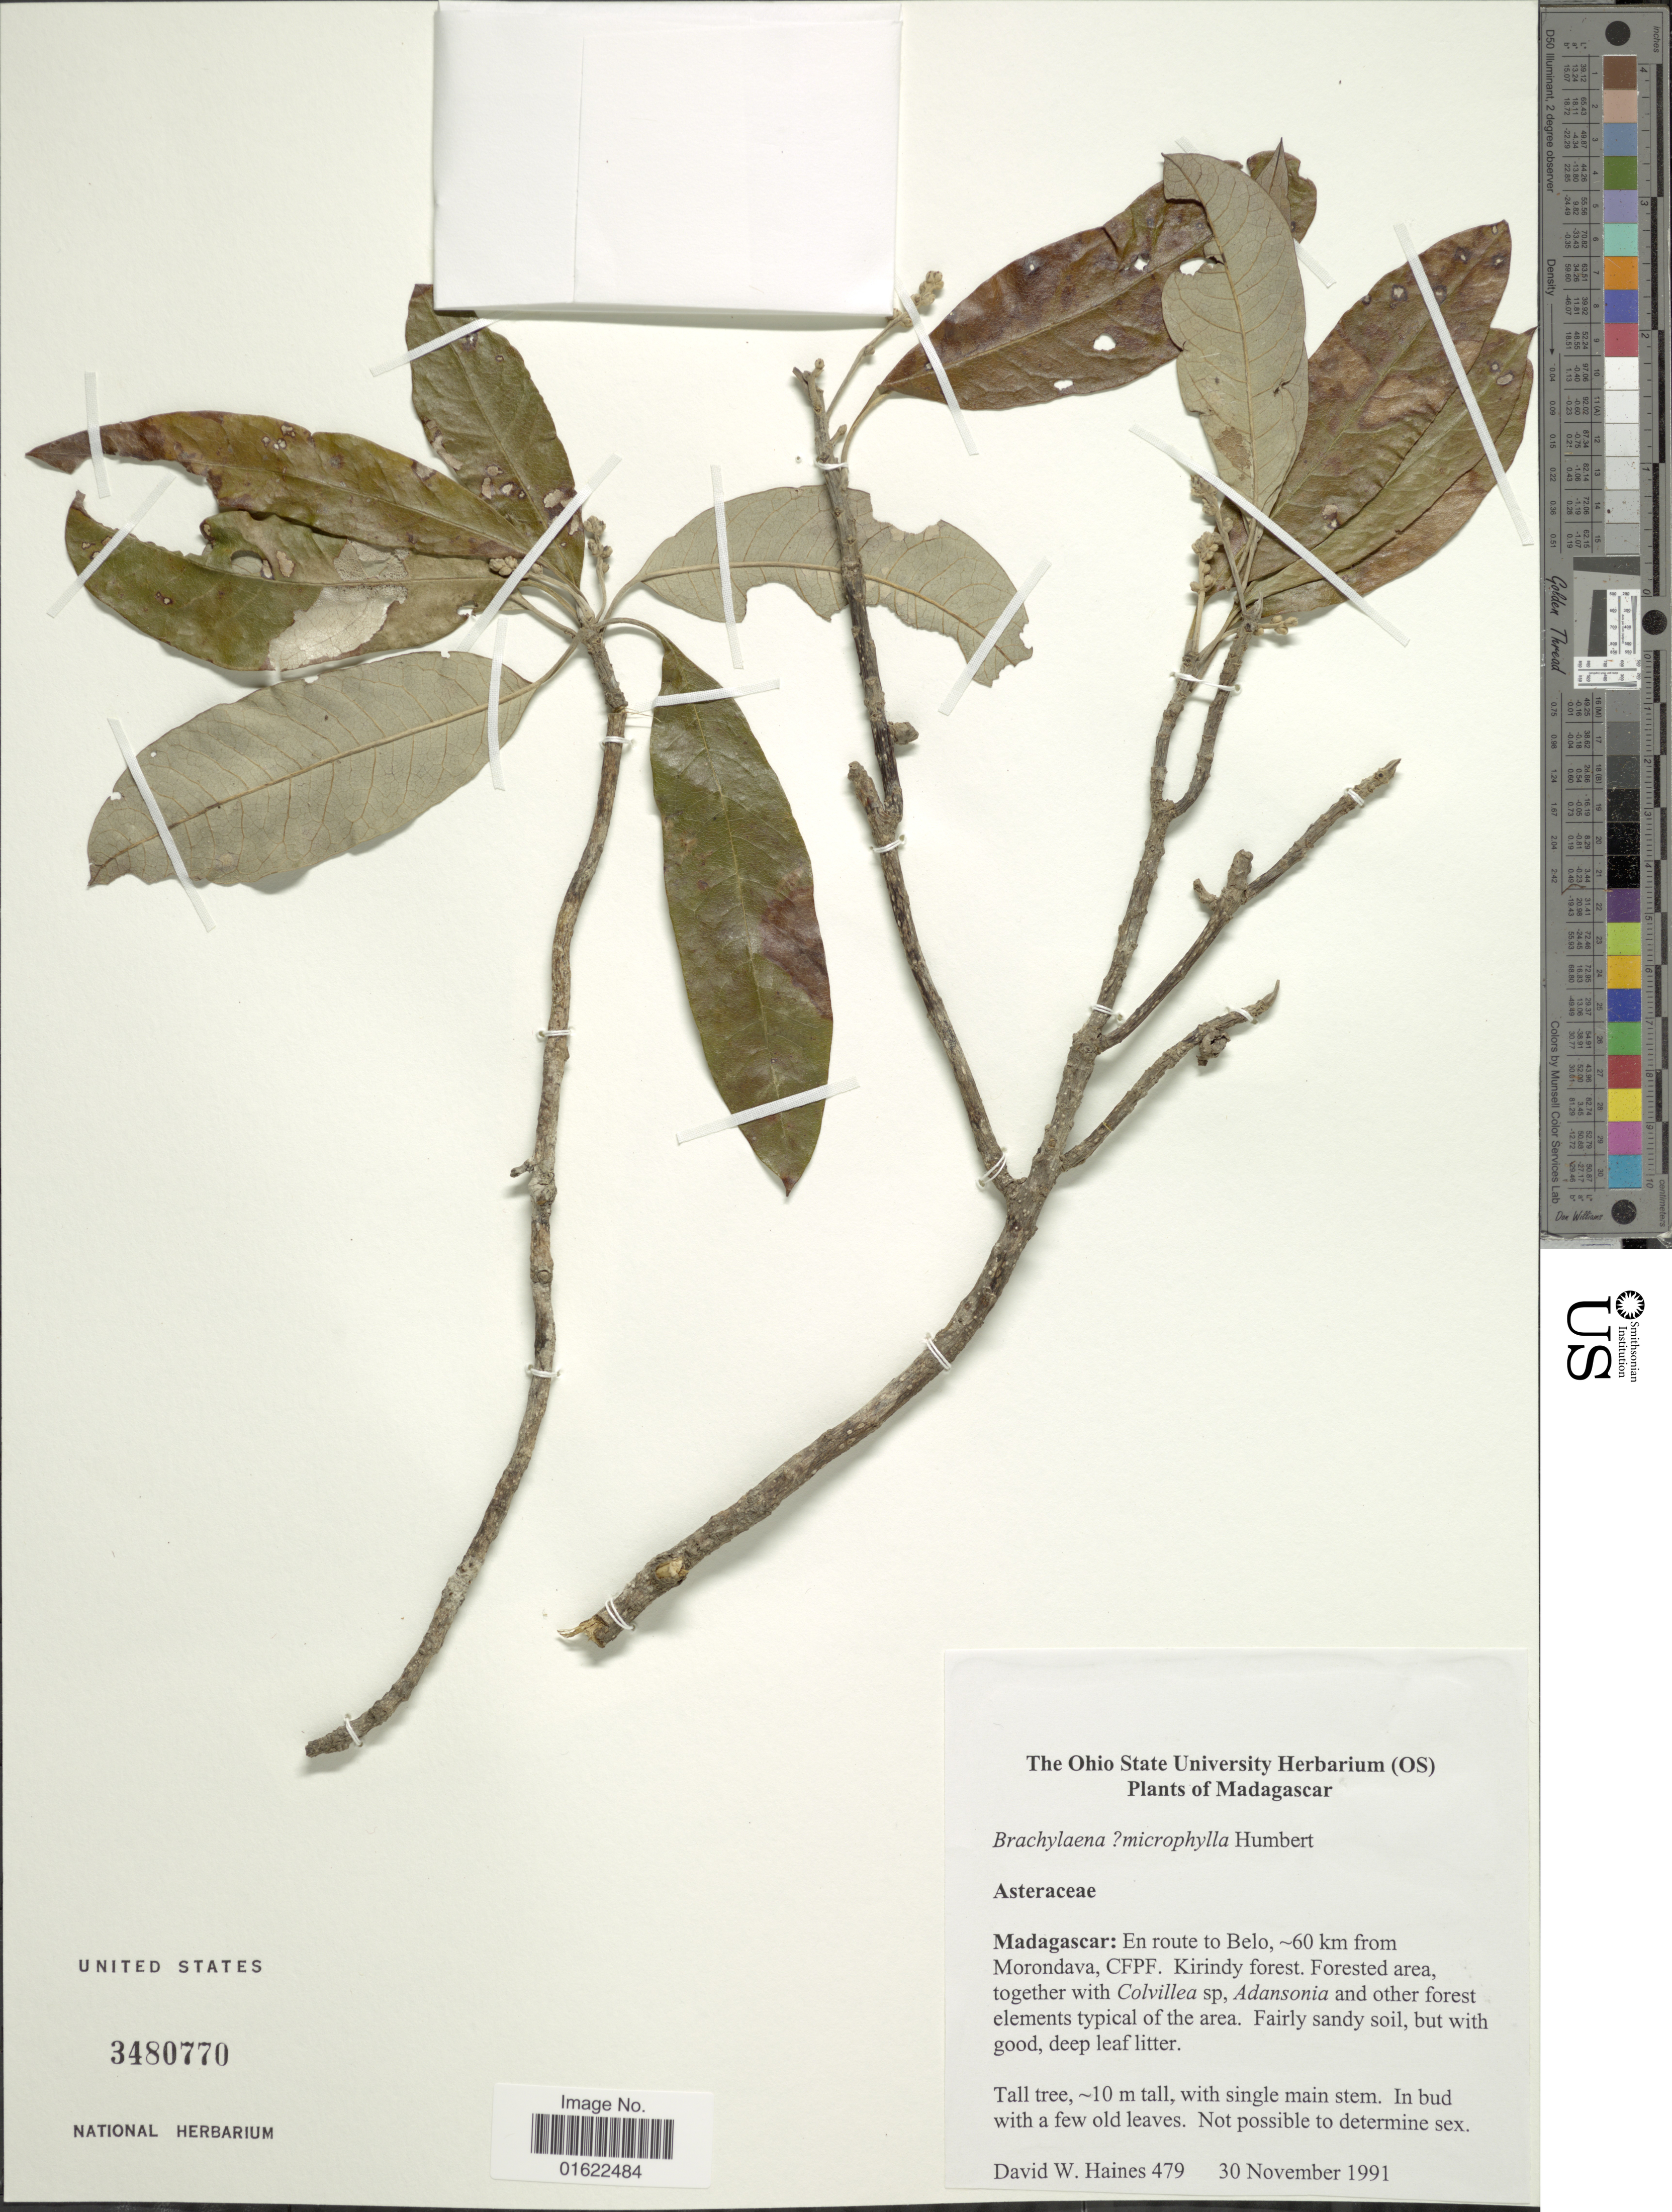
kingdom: Plantae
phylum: Tracheophyta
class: Magnoliopsida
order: Asterales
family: Asteraceae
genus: Brachylaena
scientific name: Brachylaena microphylla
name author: Humbert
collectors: D. Haines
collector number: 479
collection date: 1991-11-30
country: Madagascar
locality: En route to Belo, 60 km from Morondava, CFPF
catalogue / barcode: US 3480770